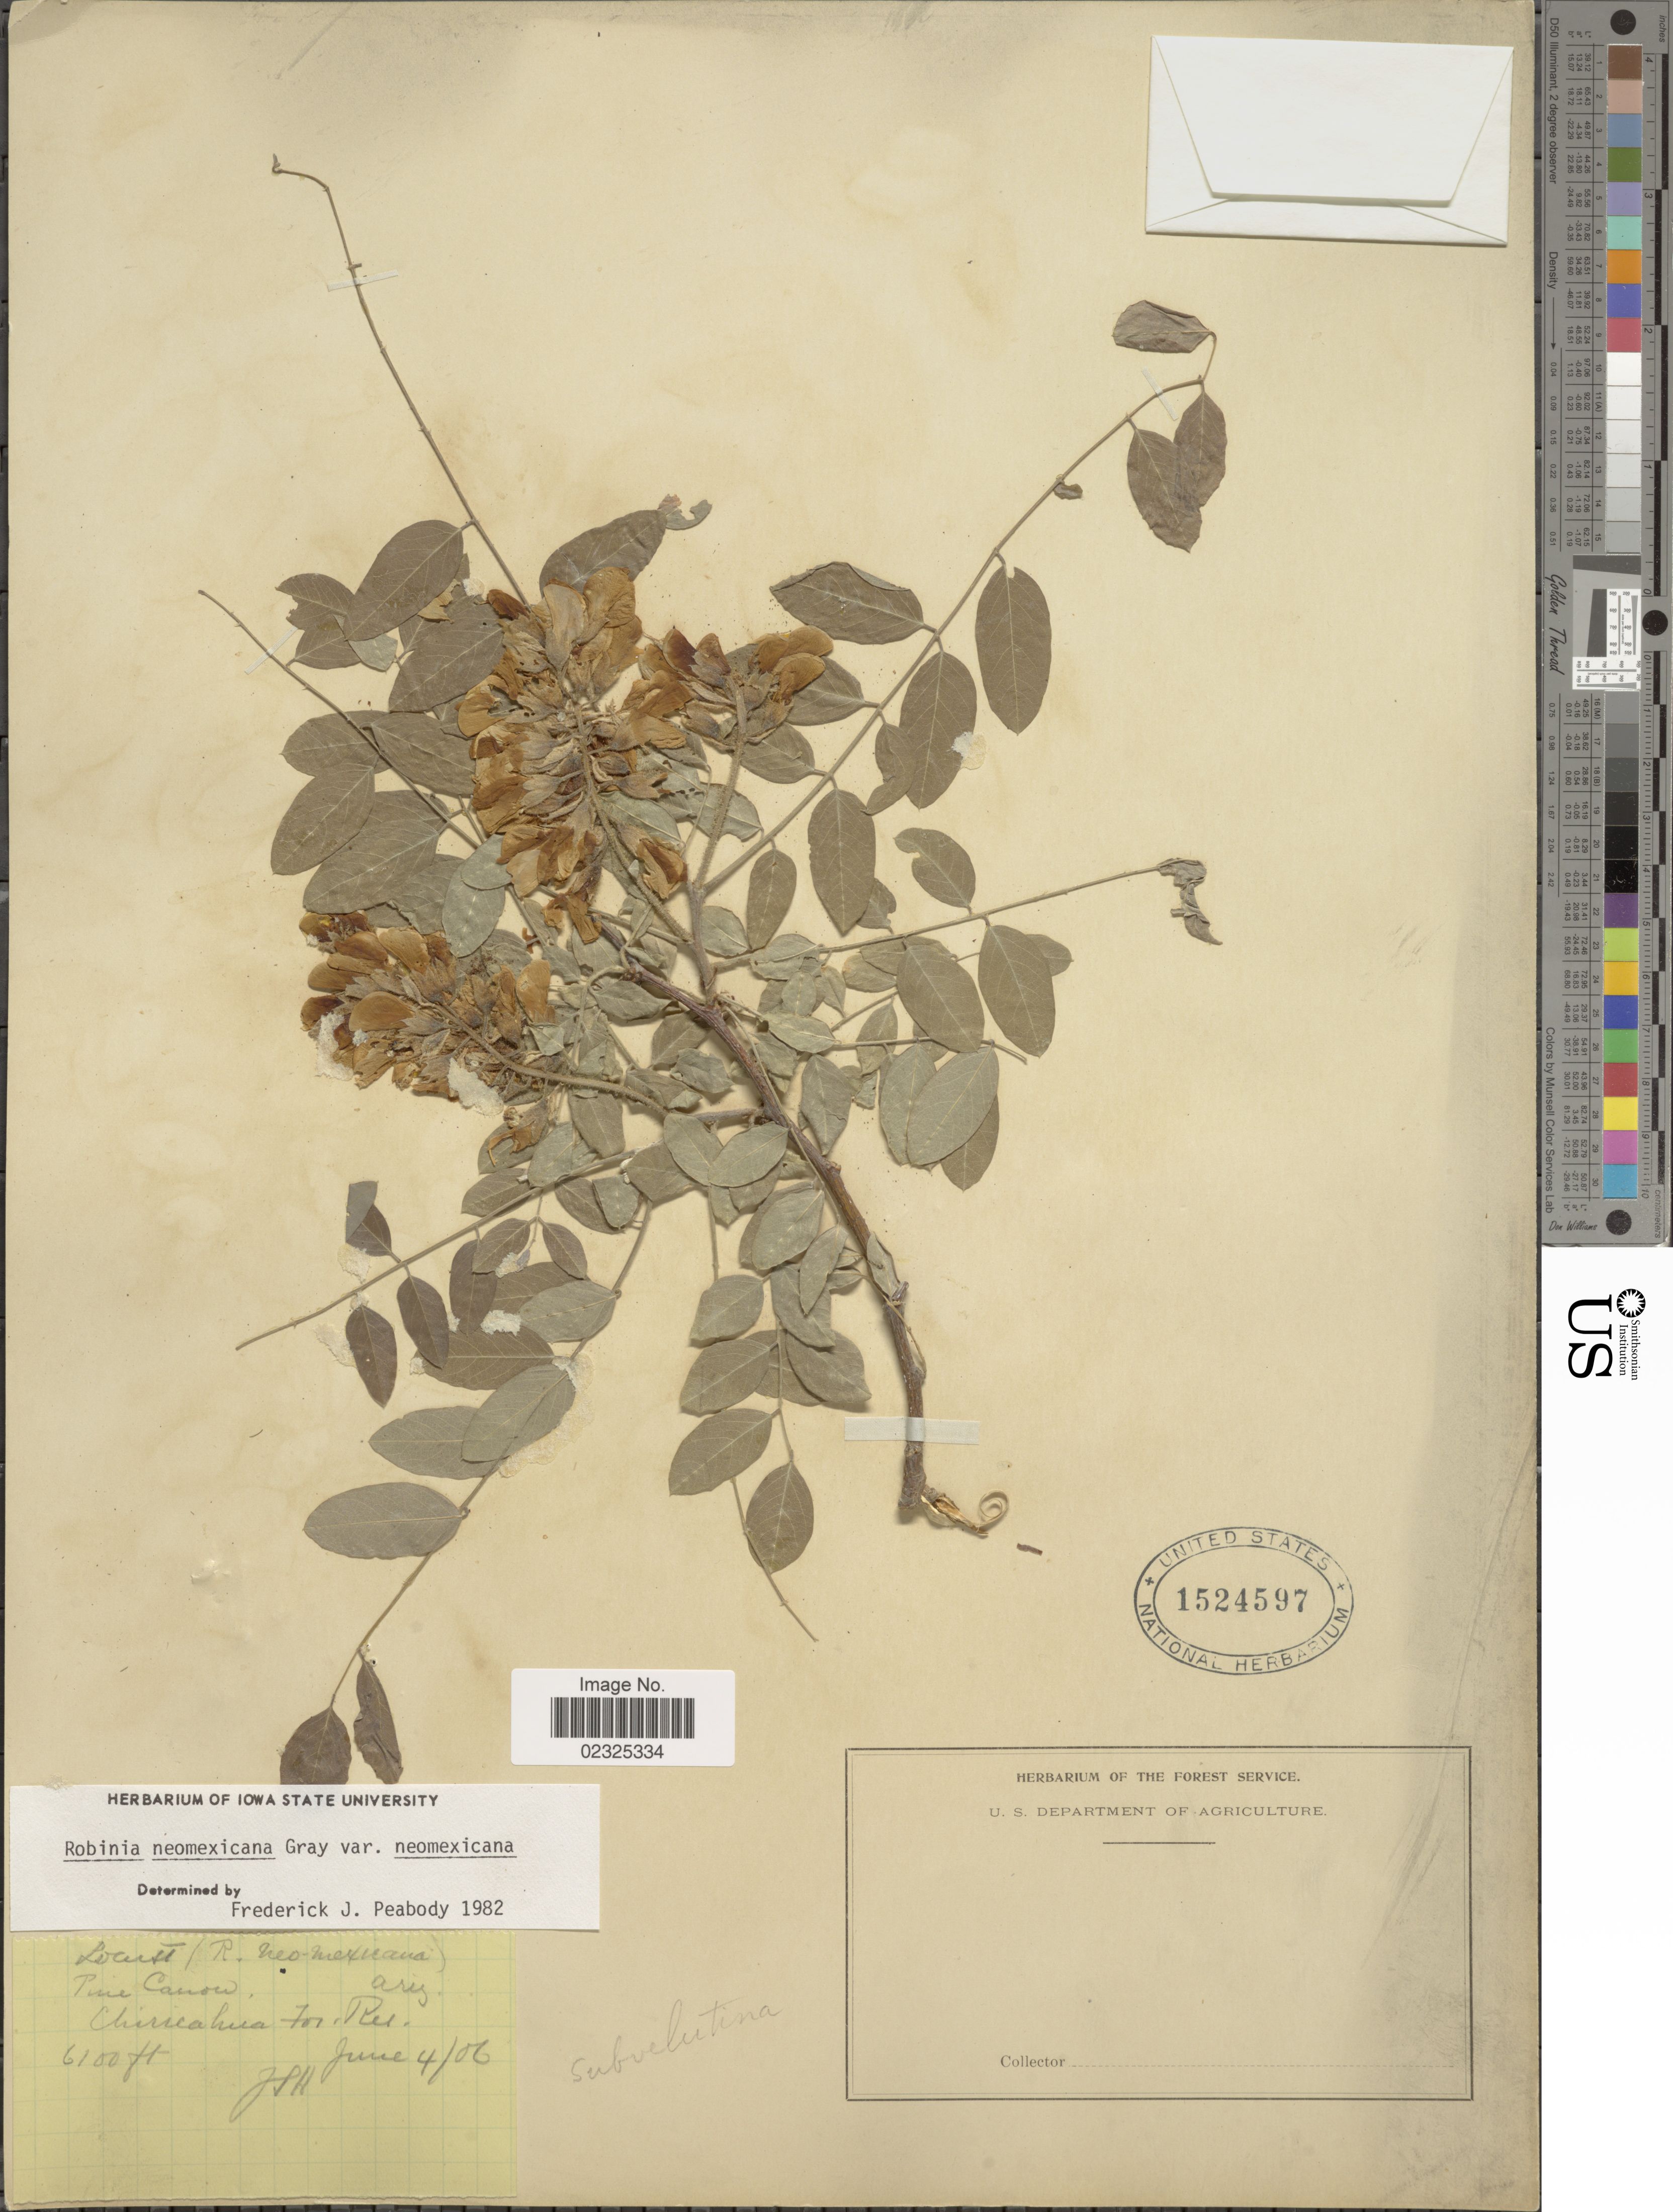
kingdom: Plantae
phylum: Tracheophyta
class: Magnoliopsida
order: Fabales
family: Fabaceae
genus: Robinia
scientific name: Robinia neomexicana var. neomexicana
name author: A. Gray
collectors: J. Holmes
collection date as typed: Transcribed d/m/y: 4/6/6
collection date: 1906-06-04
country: United States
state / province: Arizona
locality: Pine Canon, Chiricahua For. Res.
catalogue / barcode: US 1524597